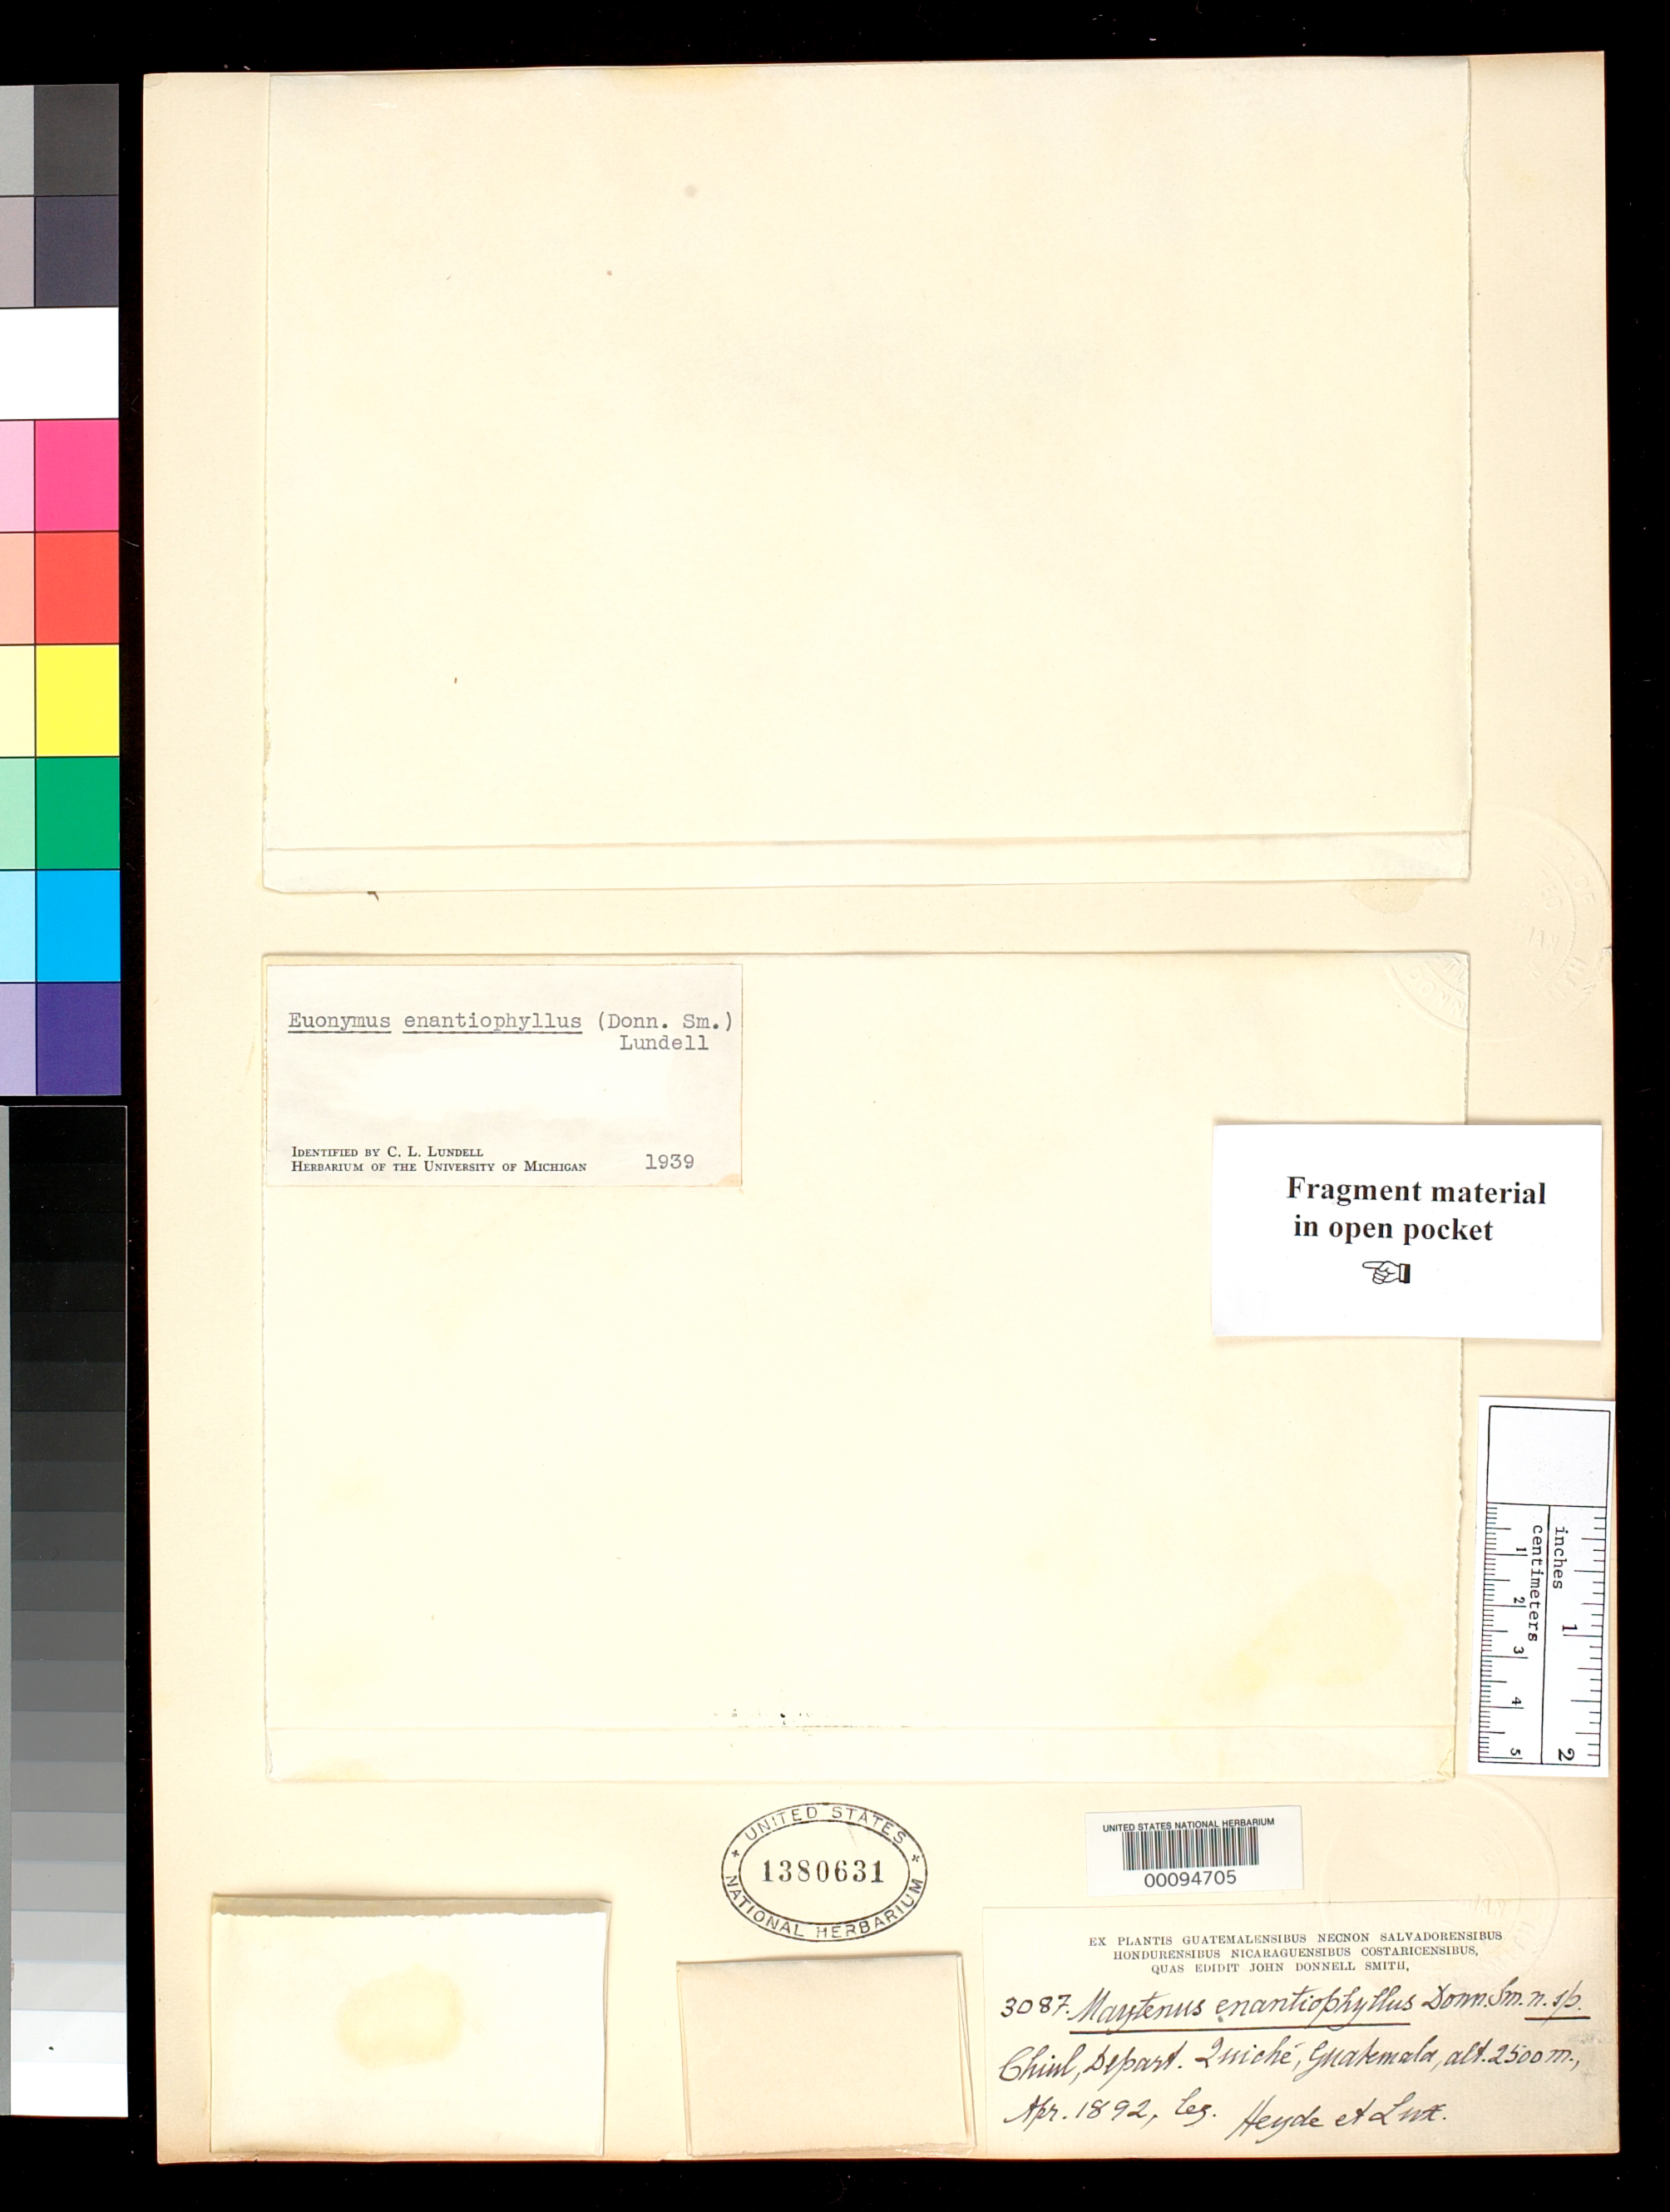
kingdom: Plantae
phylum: Tracheophyta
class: Magnoliopsida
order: Celastrales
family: Celastraceae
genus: Maytenus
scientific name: Maytenus enantiophylla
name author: Donn. Sm.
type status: Type Collection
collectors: E. T. Heyde & E. Lux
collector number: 3087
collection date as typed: Apr 1892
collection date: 1892-04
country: Guatemala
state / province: El Quiché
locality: Chiul.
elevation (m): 2500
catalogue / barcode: US 1380631